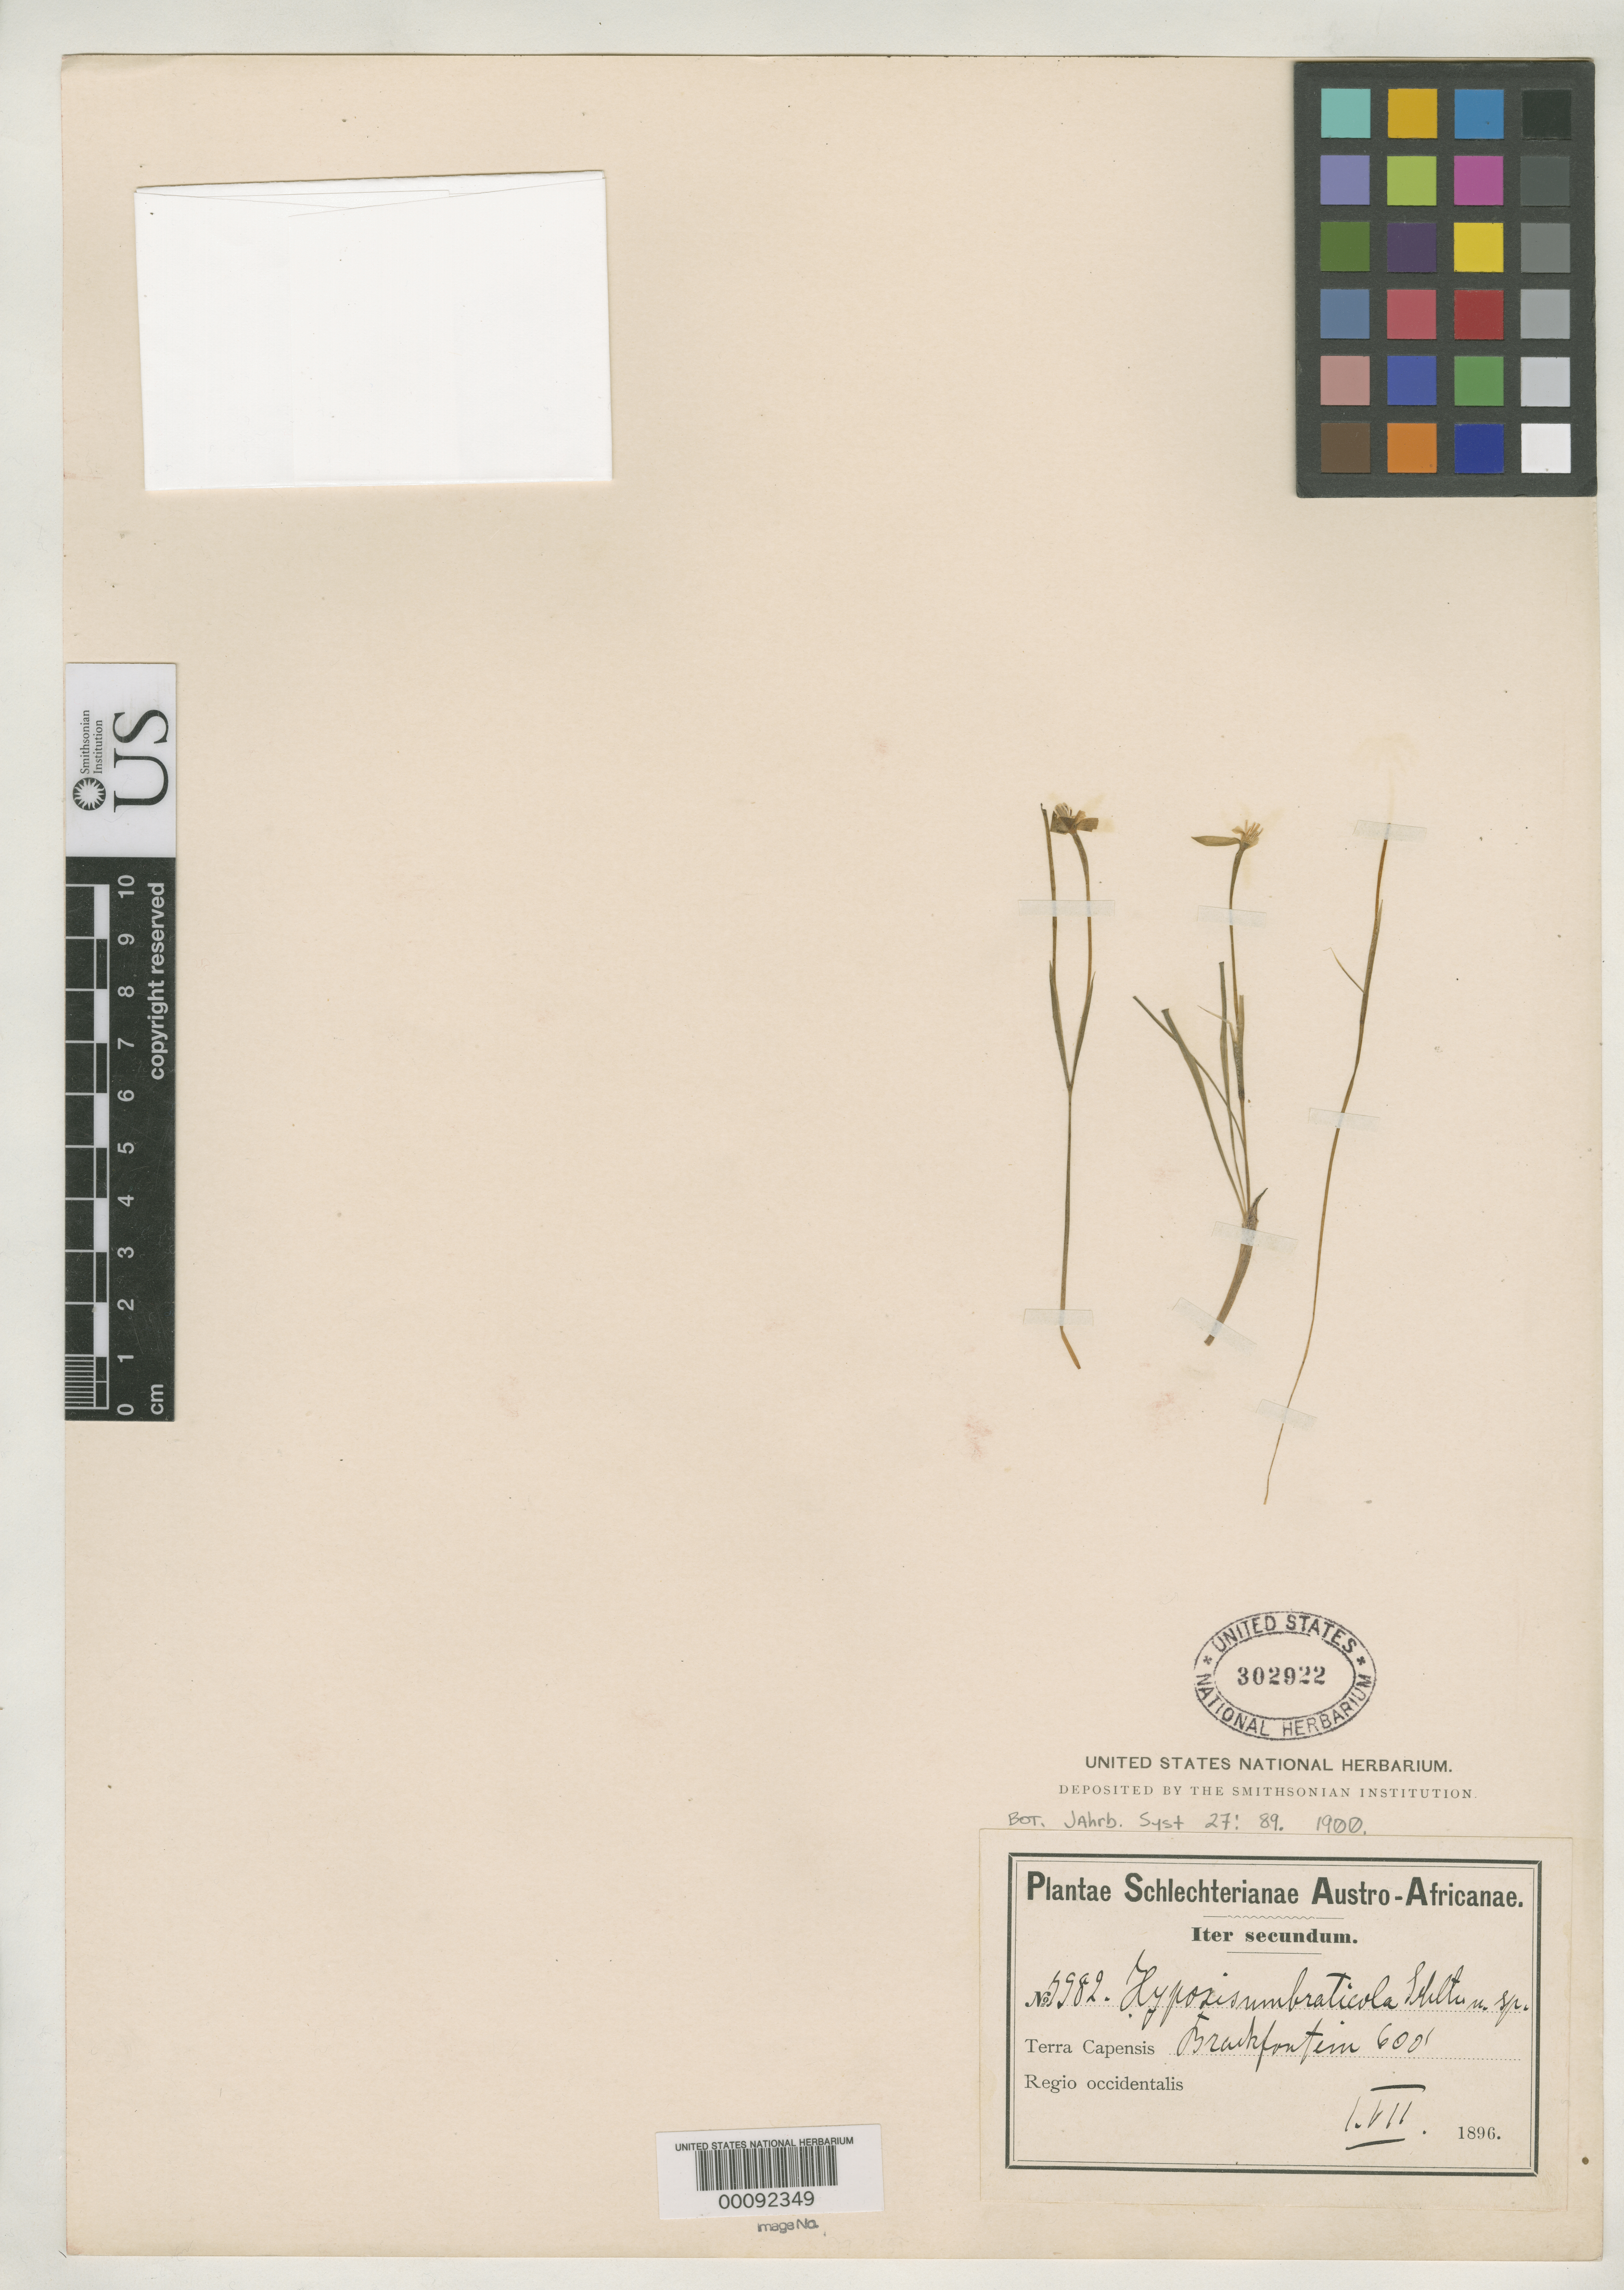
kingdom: Plantae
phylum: Tracheophyta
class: Liliopsida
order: Asparagales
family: Hypoxidaceae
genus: Hypoxis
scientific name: Hypoxis umbracticola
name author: Schltr.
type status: Isotype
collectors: F. R. R. Schlechter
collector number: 7982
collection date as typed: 01 Jul 1896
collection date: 1896-07-01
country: South Africa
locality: Brackfontein.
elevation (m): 183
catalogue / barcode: US 302922